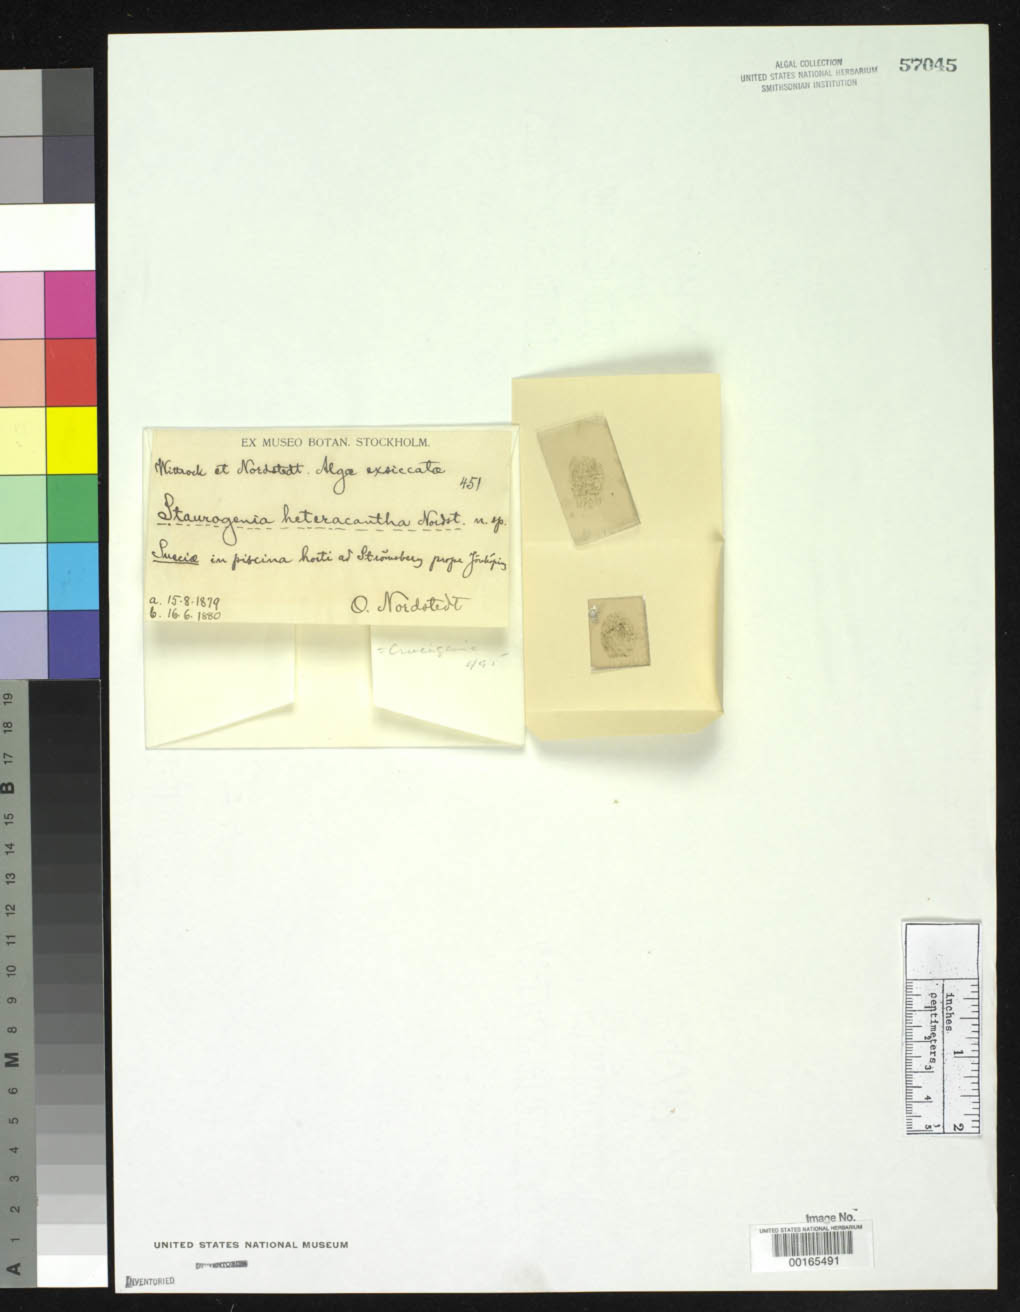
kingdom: Plantae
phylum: Chlorophyta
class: Chlorophyceae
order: Sphaeropleales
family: Scenedesmaceae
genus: Staurogenia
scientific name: Staurogenia heteracantha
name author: Nordstedt in Wittr. & Nordstedt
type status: Isotype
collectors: C. F. O. Nordstedt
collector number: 451A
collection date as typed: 15 Aug 1879 and 16 Jun 1880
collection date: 1879-08-15,1880-06-16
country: Sweden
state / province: Jönköping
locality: Stromsberg, near Jonkoping.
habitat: In piscina horti...in consortio Scenedesmi quadricandae.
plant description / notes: Wittrock & Nordstedt, Algae Aquae Dulcis Exsiccatae, Fasc. 10, 1882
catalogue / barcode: US 57045